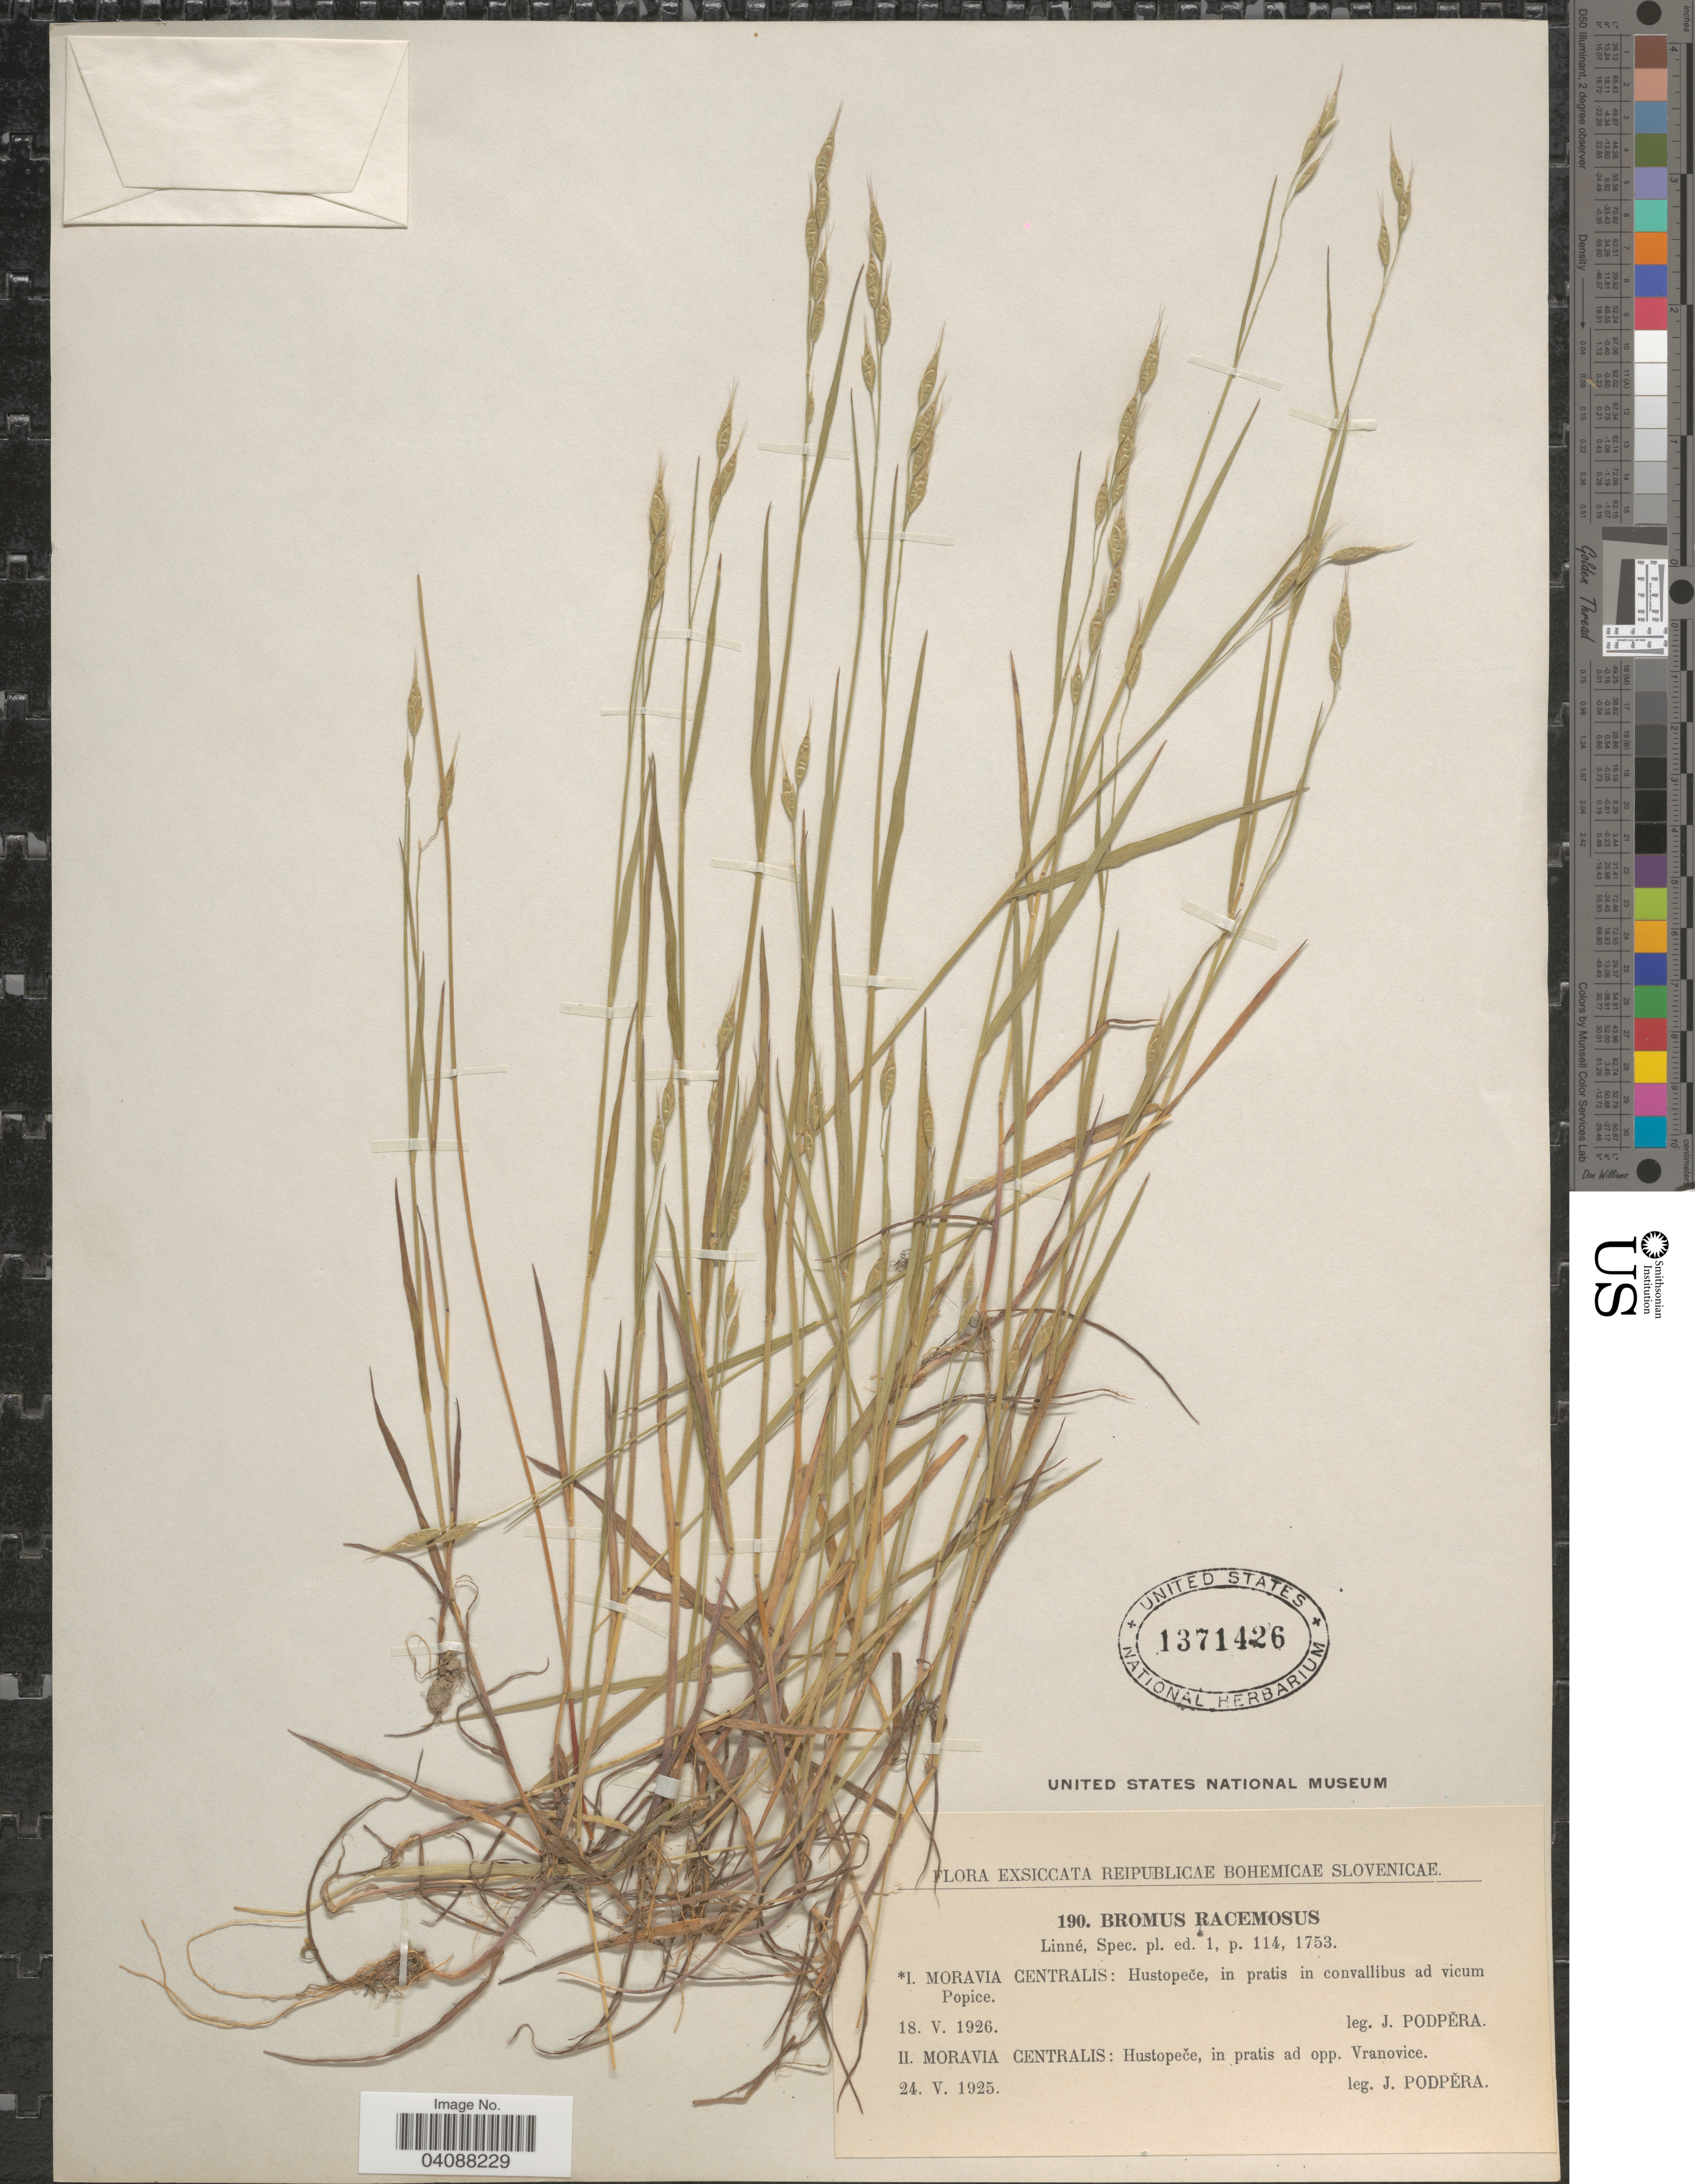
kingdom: Plantae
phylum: Tracheophyta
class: Liliopsida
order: Poales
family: Poaceae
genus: Bromus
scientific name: Bromus racemosus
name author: L.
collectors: J. Podpera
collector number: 190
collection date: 1926-05-18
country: Czechia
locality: Moravia Centralis: Hustopeče, in pratis in convallibus ad vicum Popice.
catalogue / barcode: US 1371426